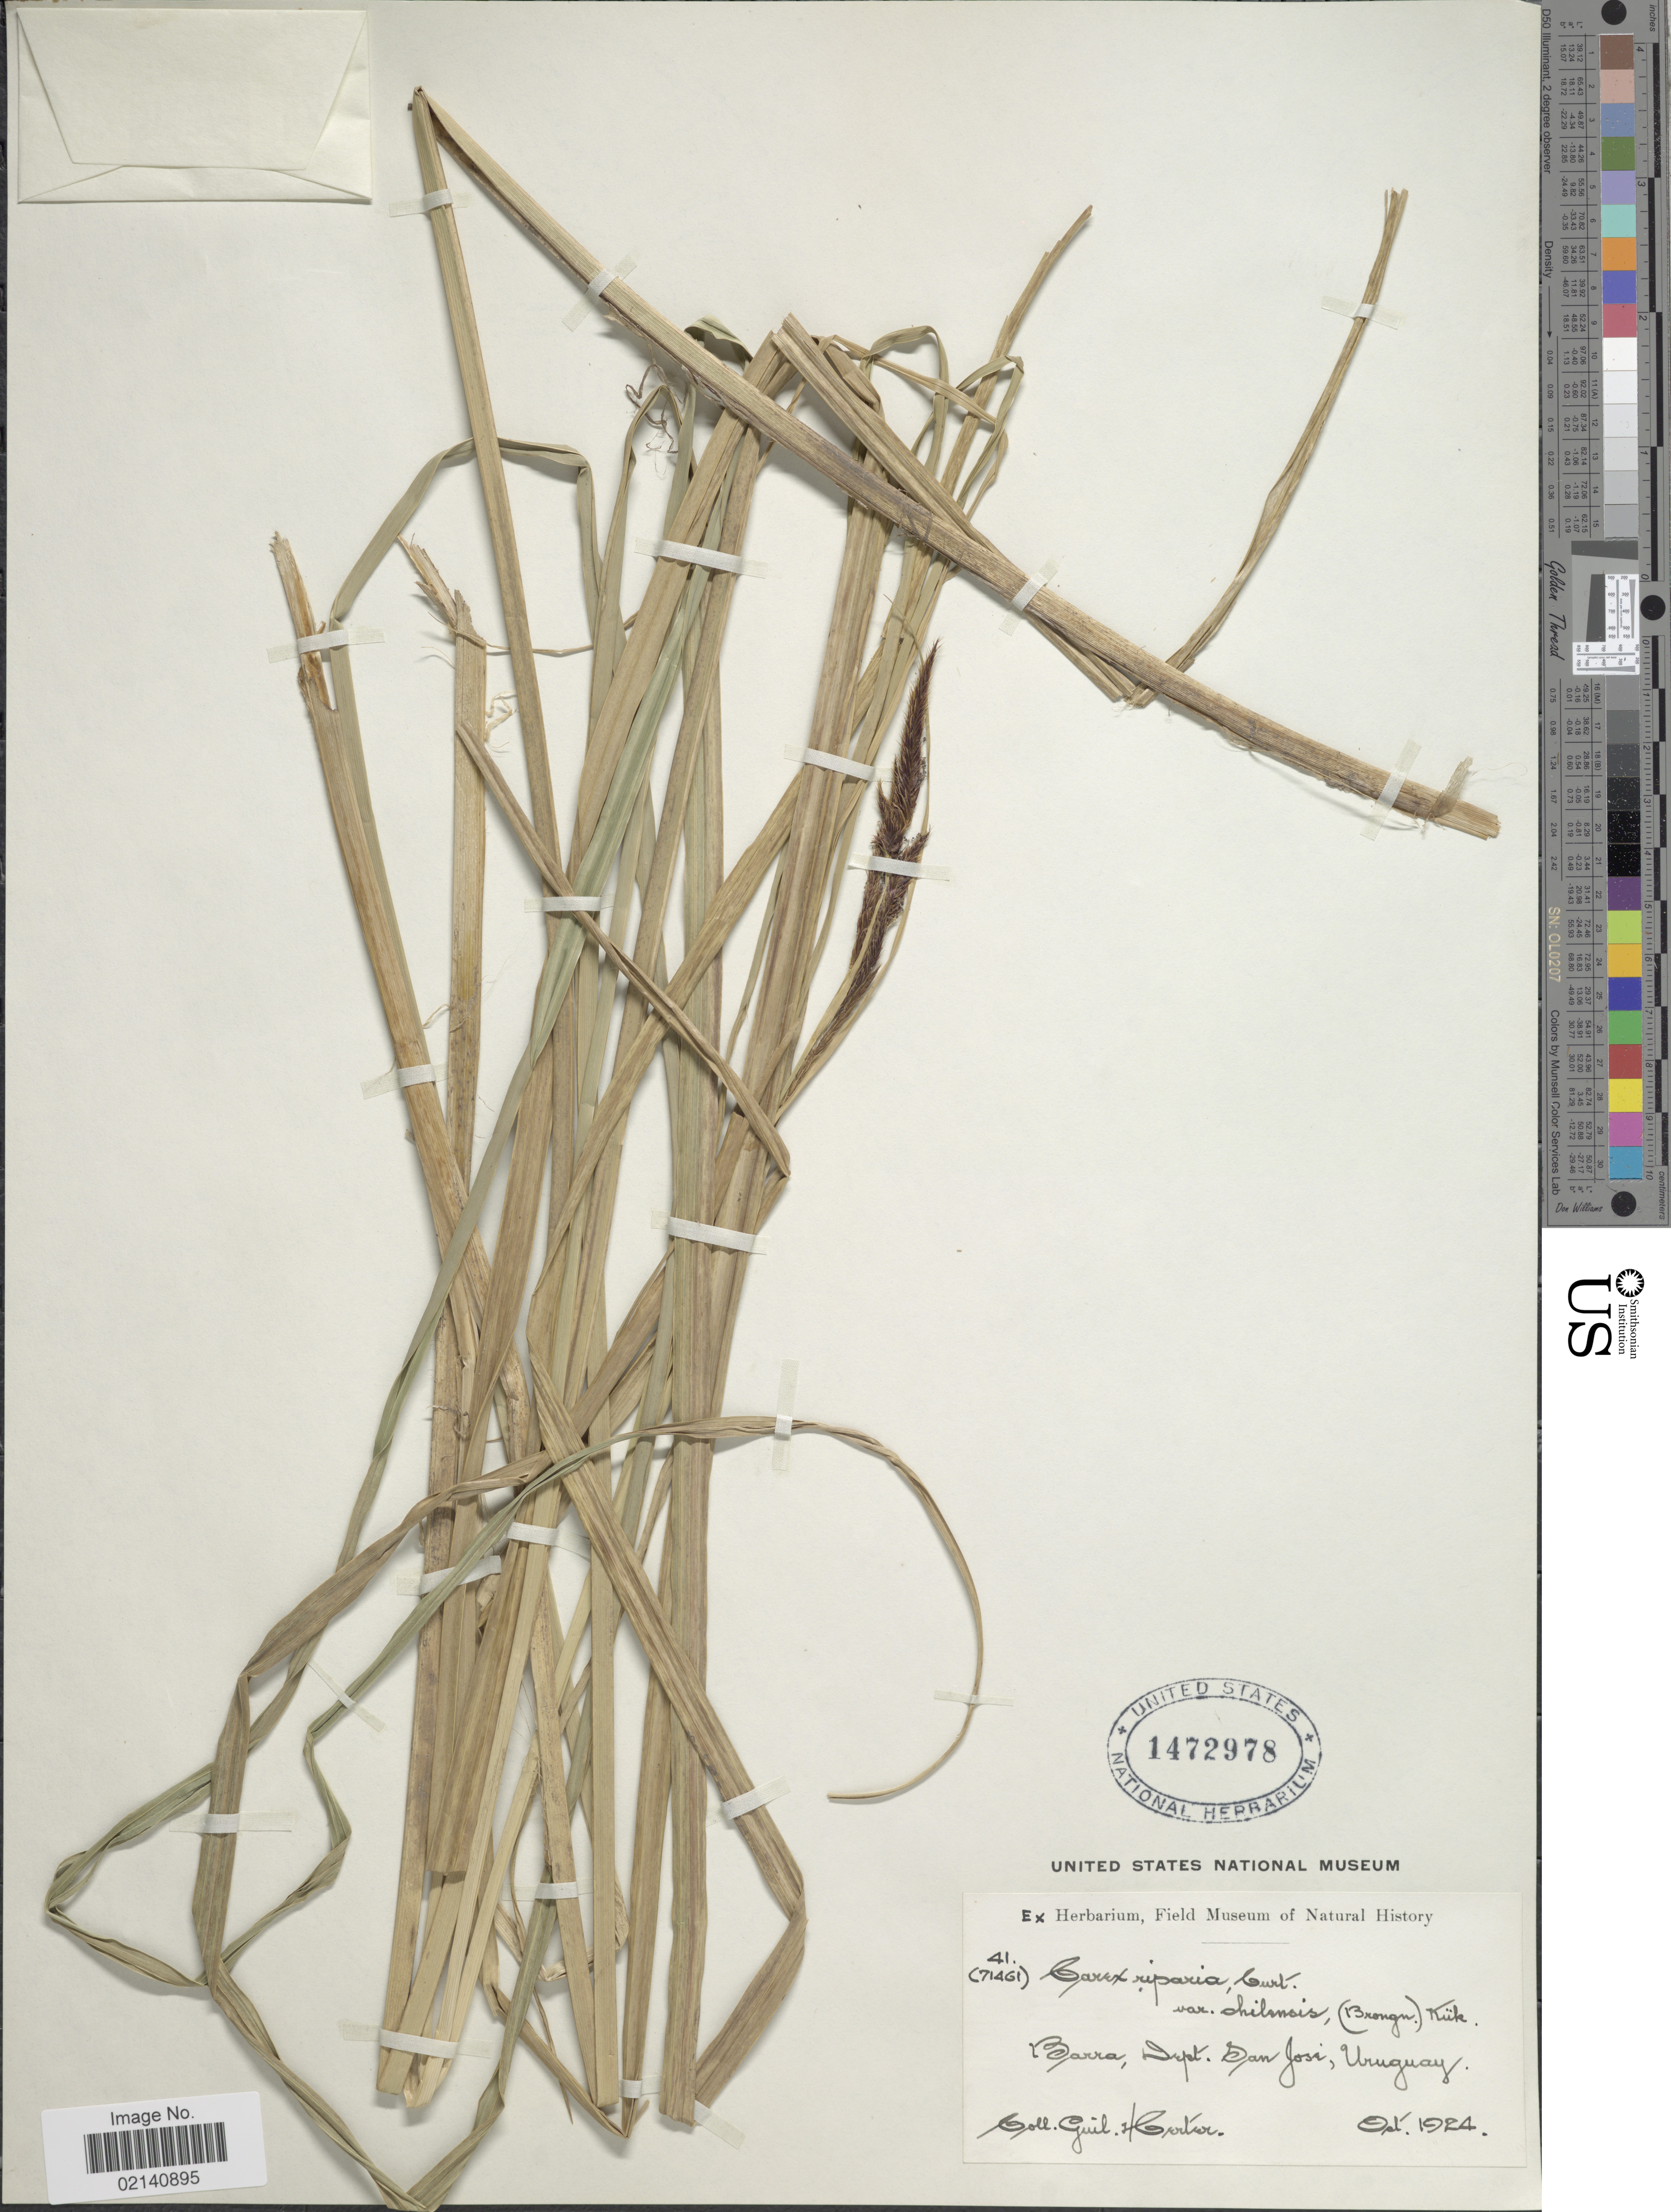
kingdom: Plantae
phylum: Tracheophyta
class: Liliopsida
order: Poales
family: Cyperaceae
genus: Carex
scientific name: Carex chilensis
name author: Brongn.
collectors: G. Herter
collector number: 71461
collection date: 1924-10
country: Uruguay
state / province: San Jose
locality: Barra, Dep. San Jose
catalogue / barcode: US 1472978